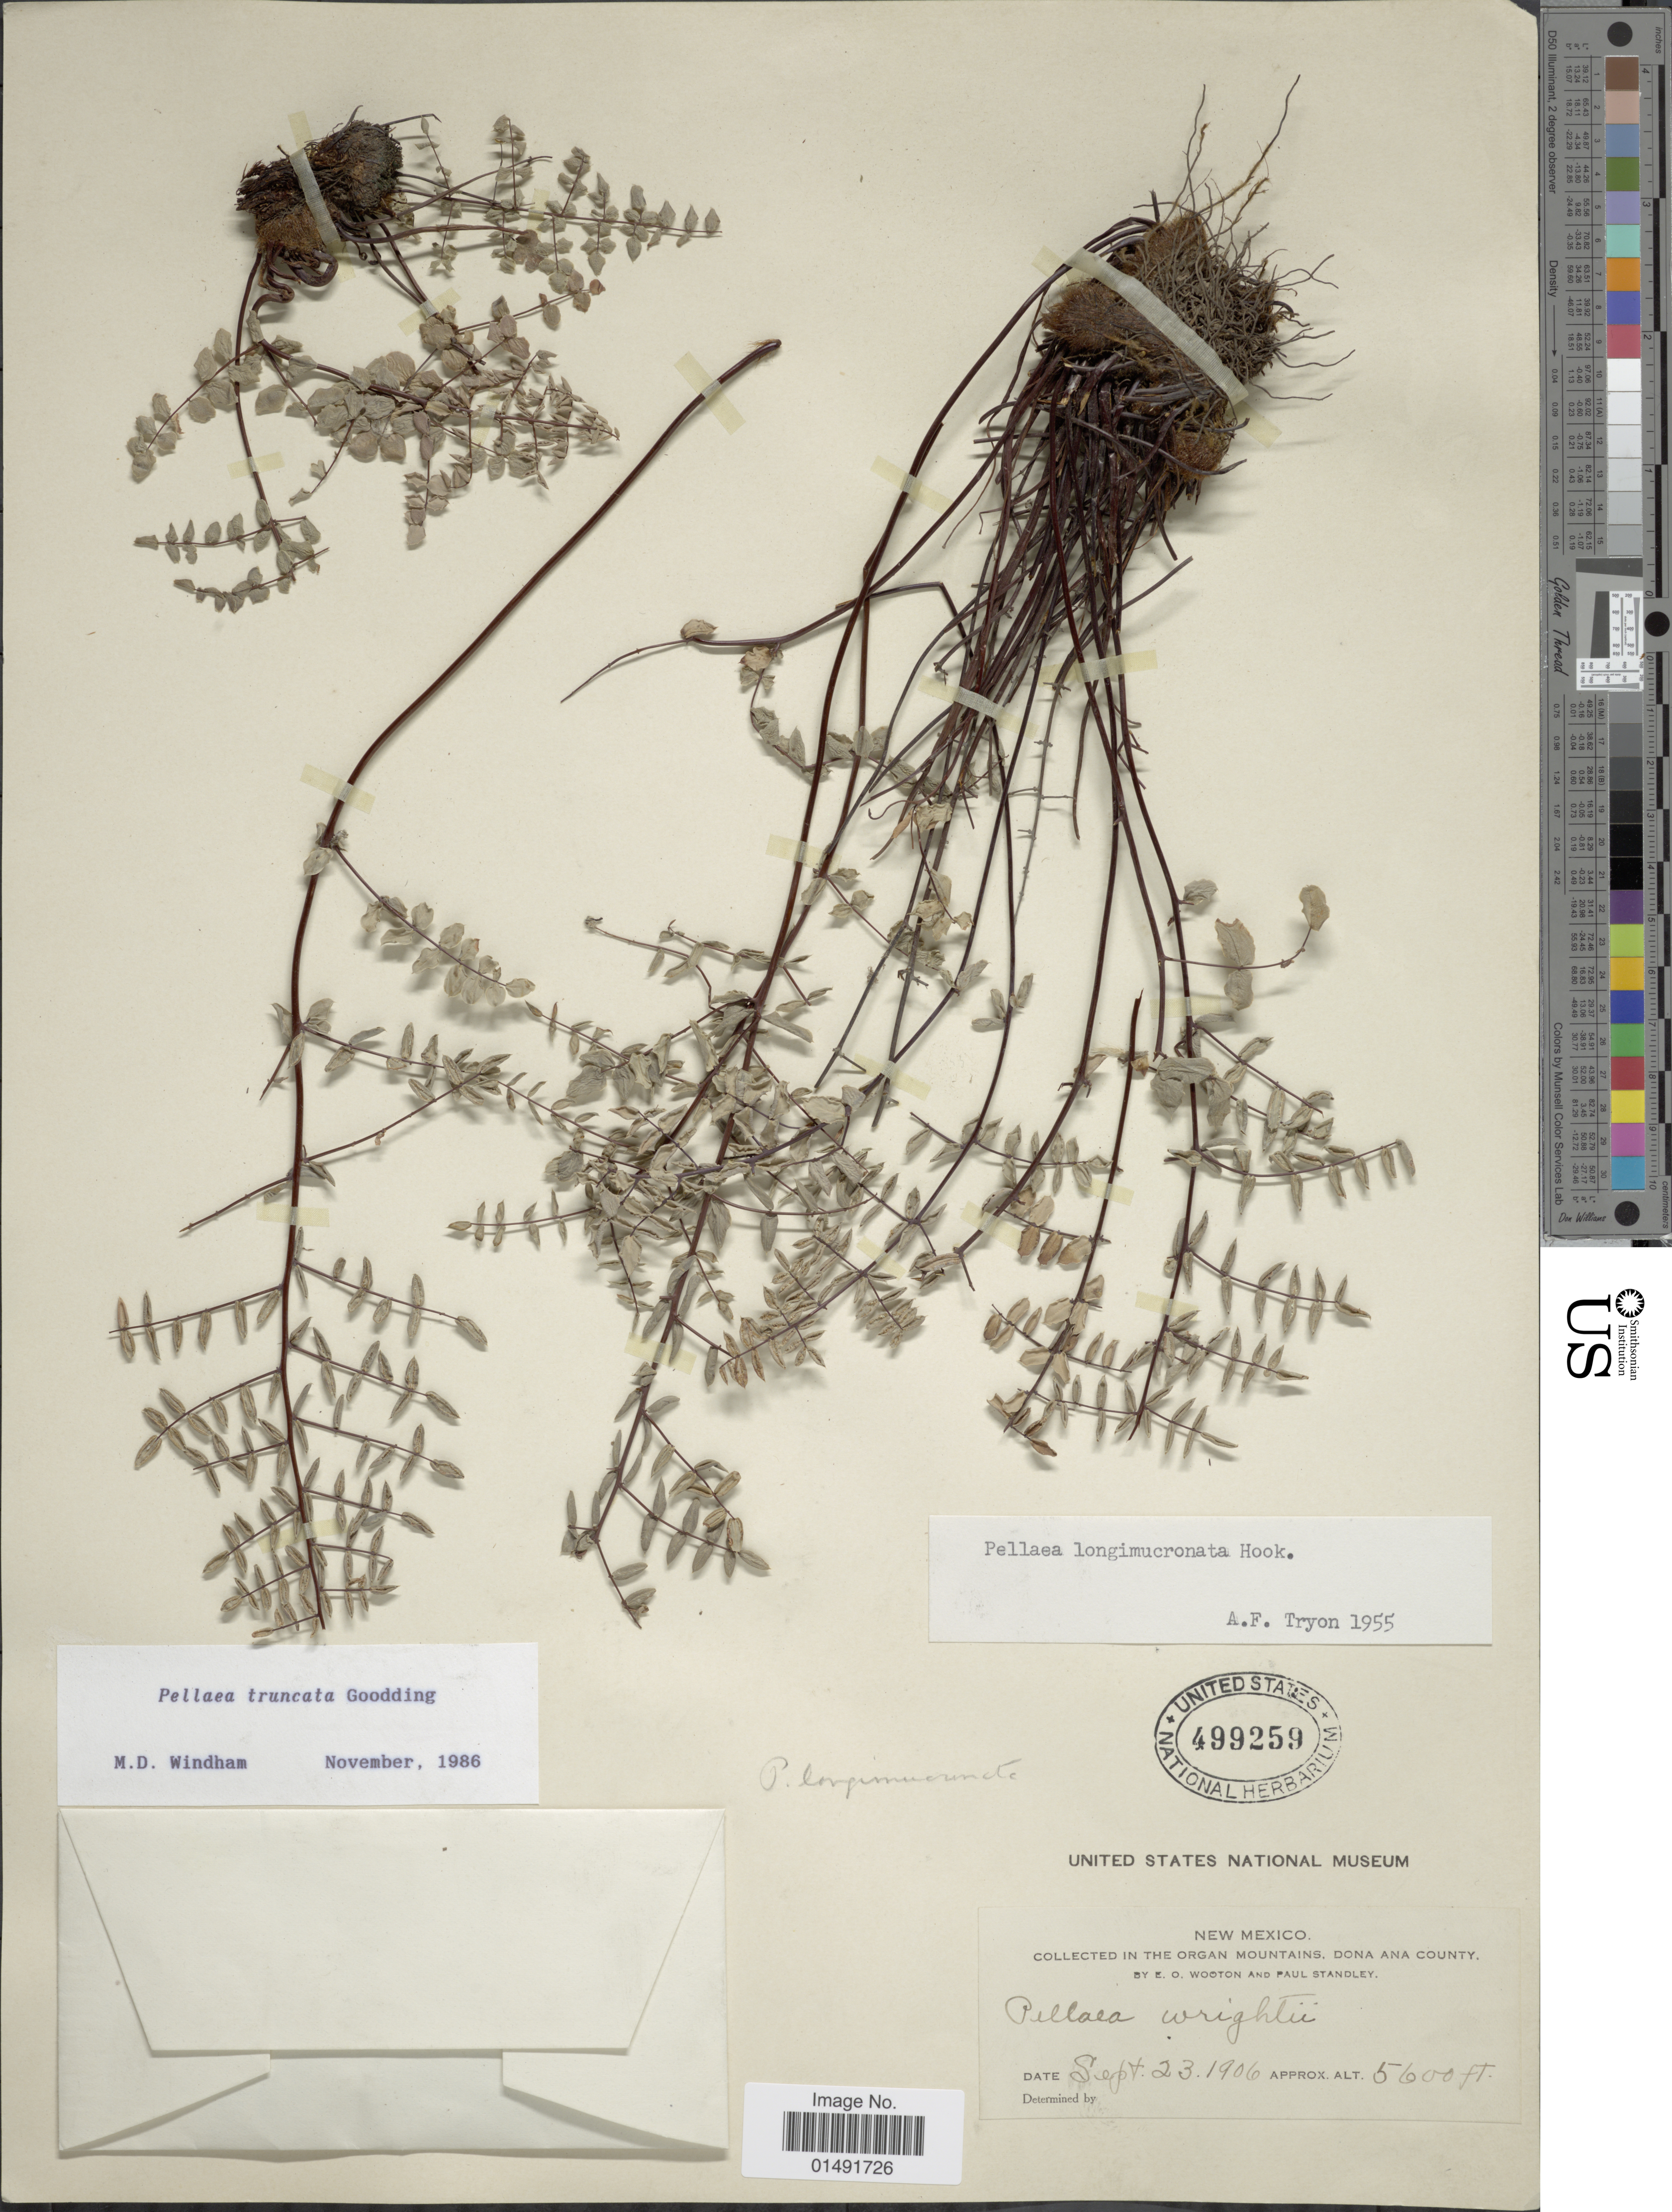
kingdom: Plantae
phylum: Tracheophyta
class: Polypodiopsida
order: Polypodiales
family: Pteridaceae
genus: Pellaea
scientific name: Pellaea truncata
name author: Goodd.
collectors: E. O. Wooton & P. C. Standley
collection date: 1906-09-23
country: United States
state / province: New Mexico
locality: In the organ mountains, Dona Ana County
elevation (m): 1707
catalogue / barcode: US 499259